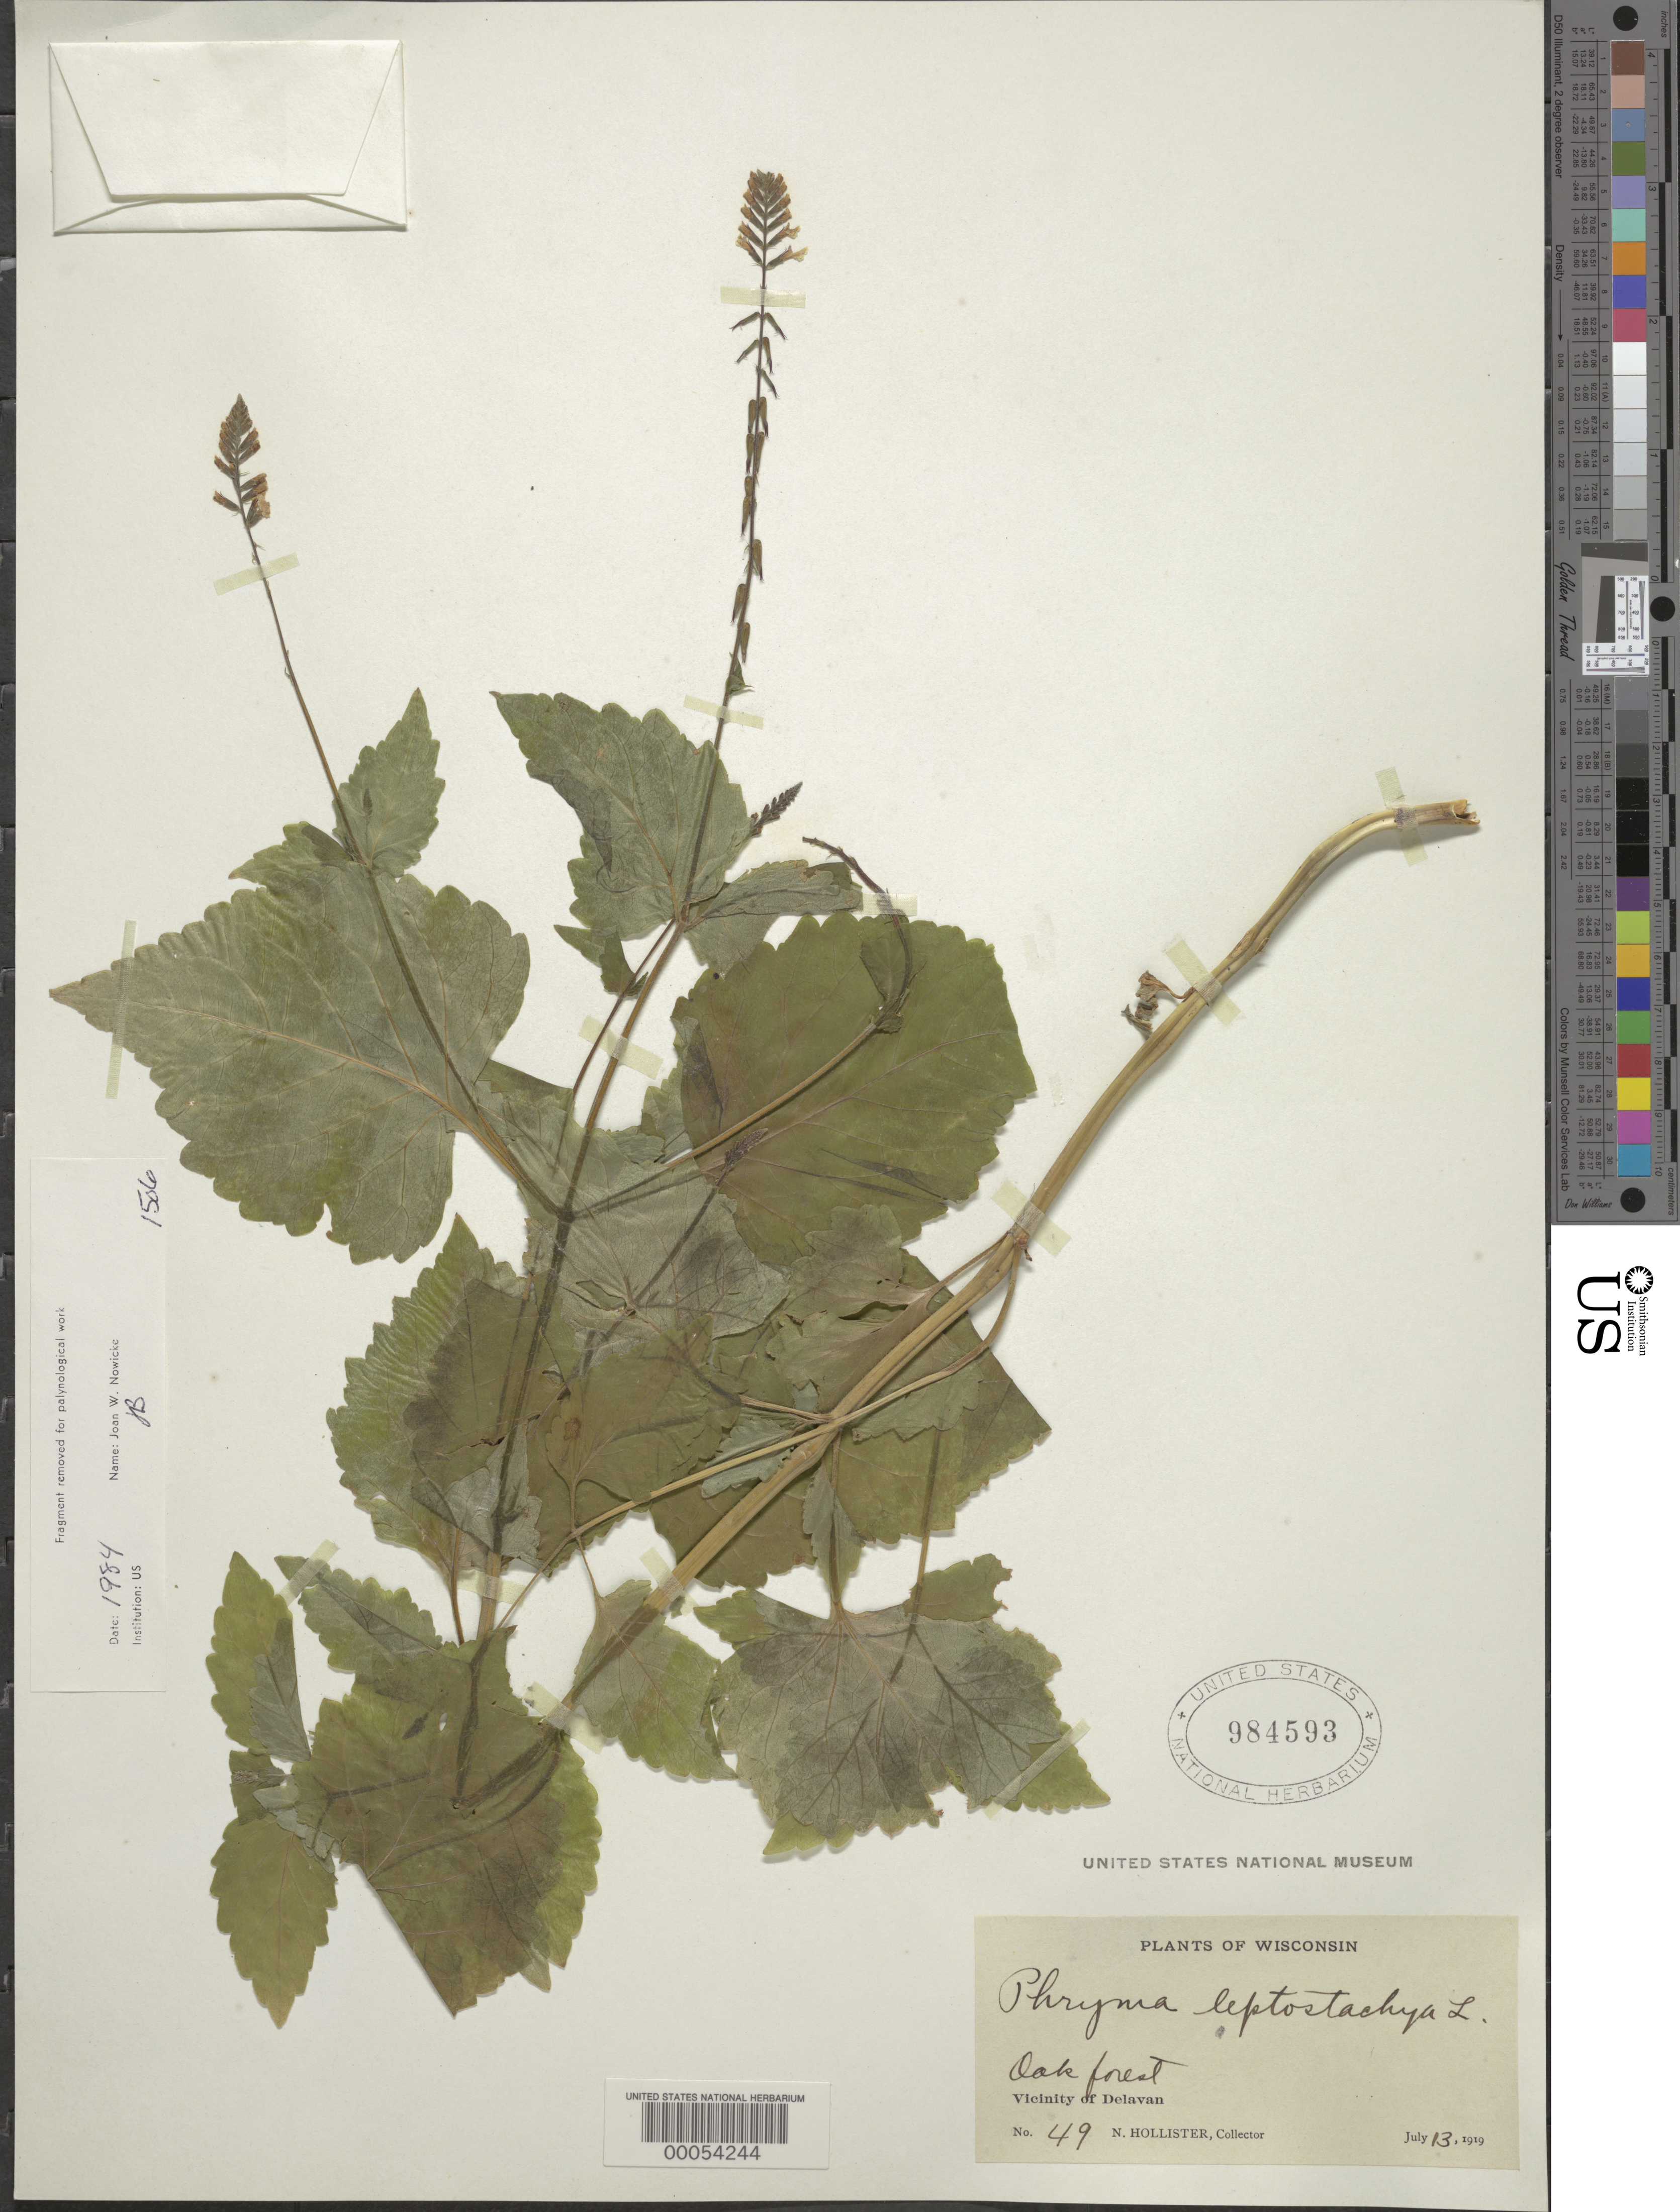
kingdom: Plantae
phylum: Tracheophyta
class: Magnoliopsida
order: Lamiales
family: Phrymaceae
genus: Phryma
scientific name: Phryma leptostachya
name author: L.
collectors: N. Hollister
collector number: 49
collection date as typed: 13 Jul 1919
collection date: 1919-07-13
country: United States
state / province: Wisconsin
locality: Vicinity of Delavan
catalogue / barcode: US 984593